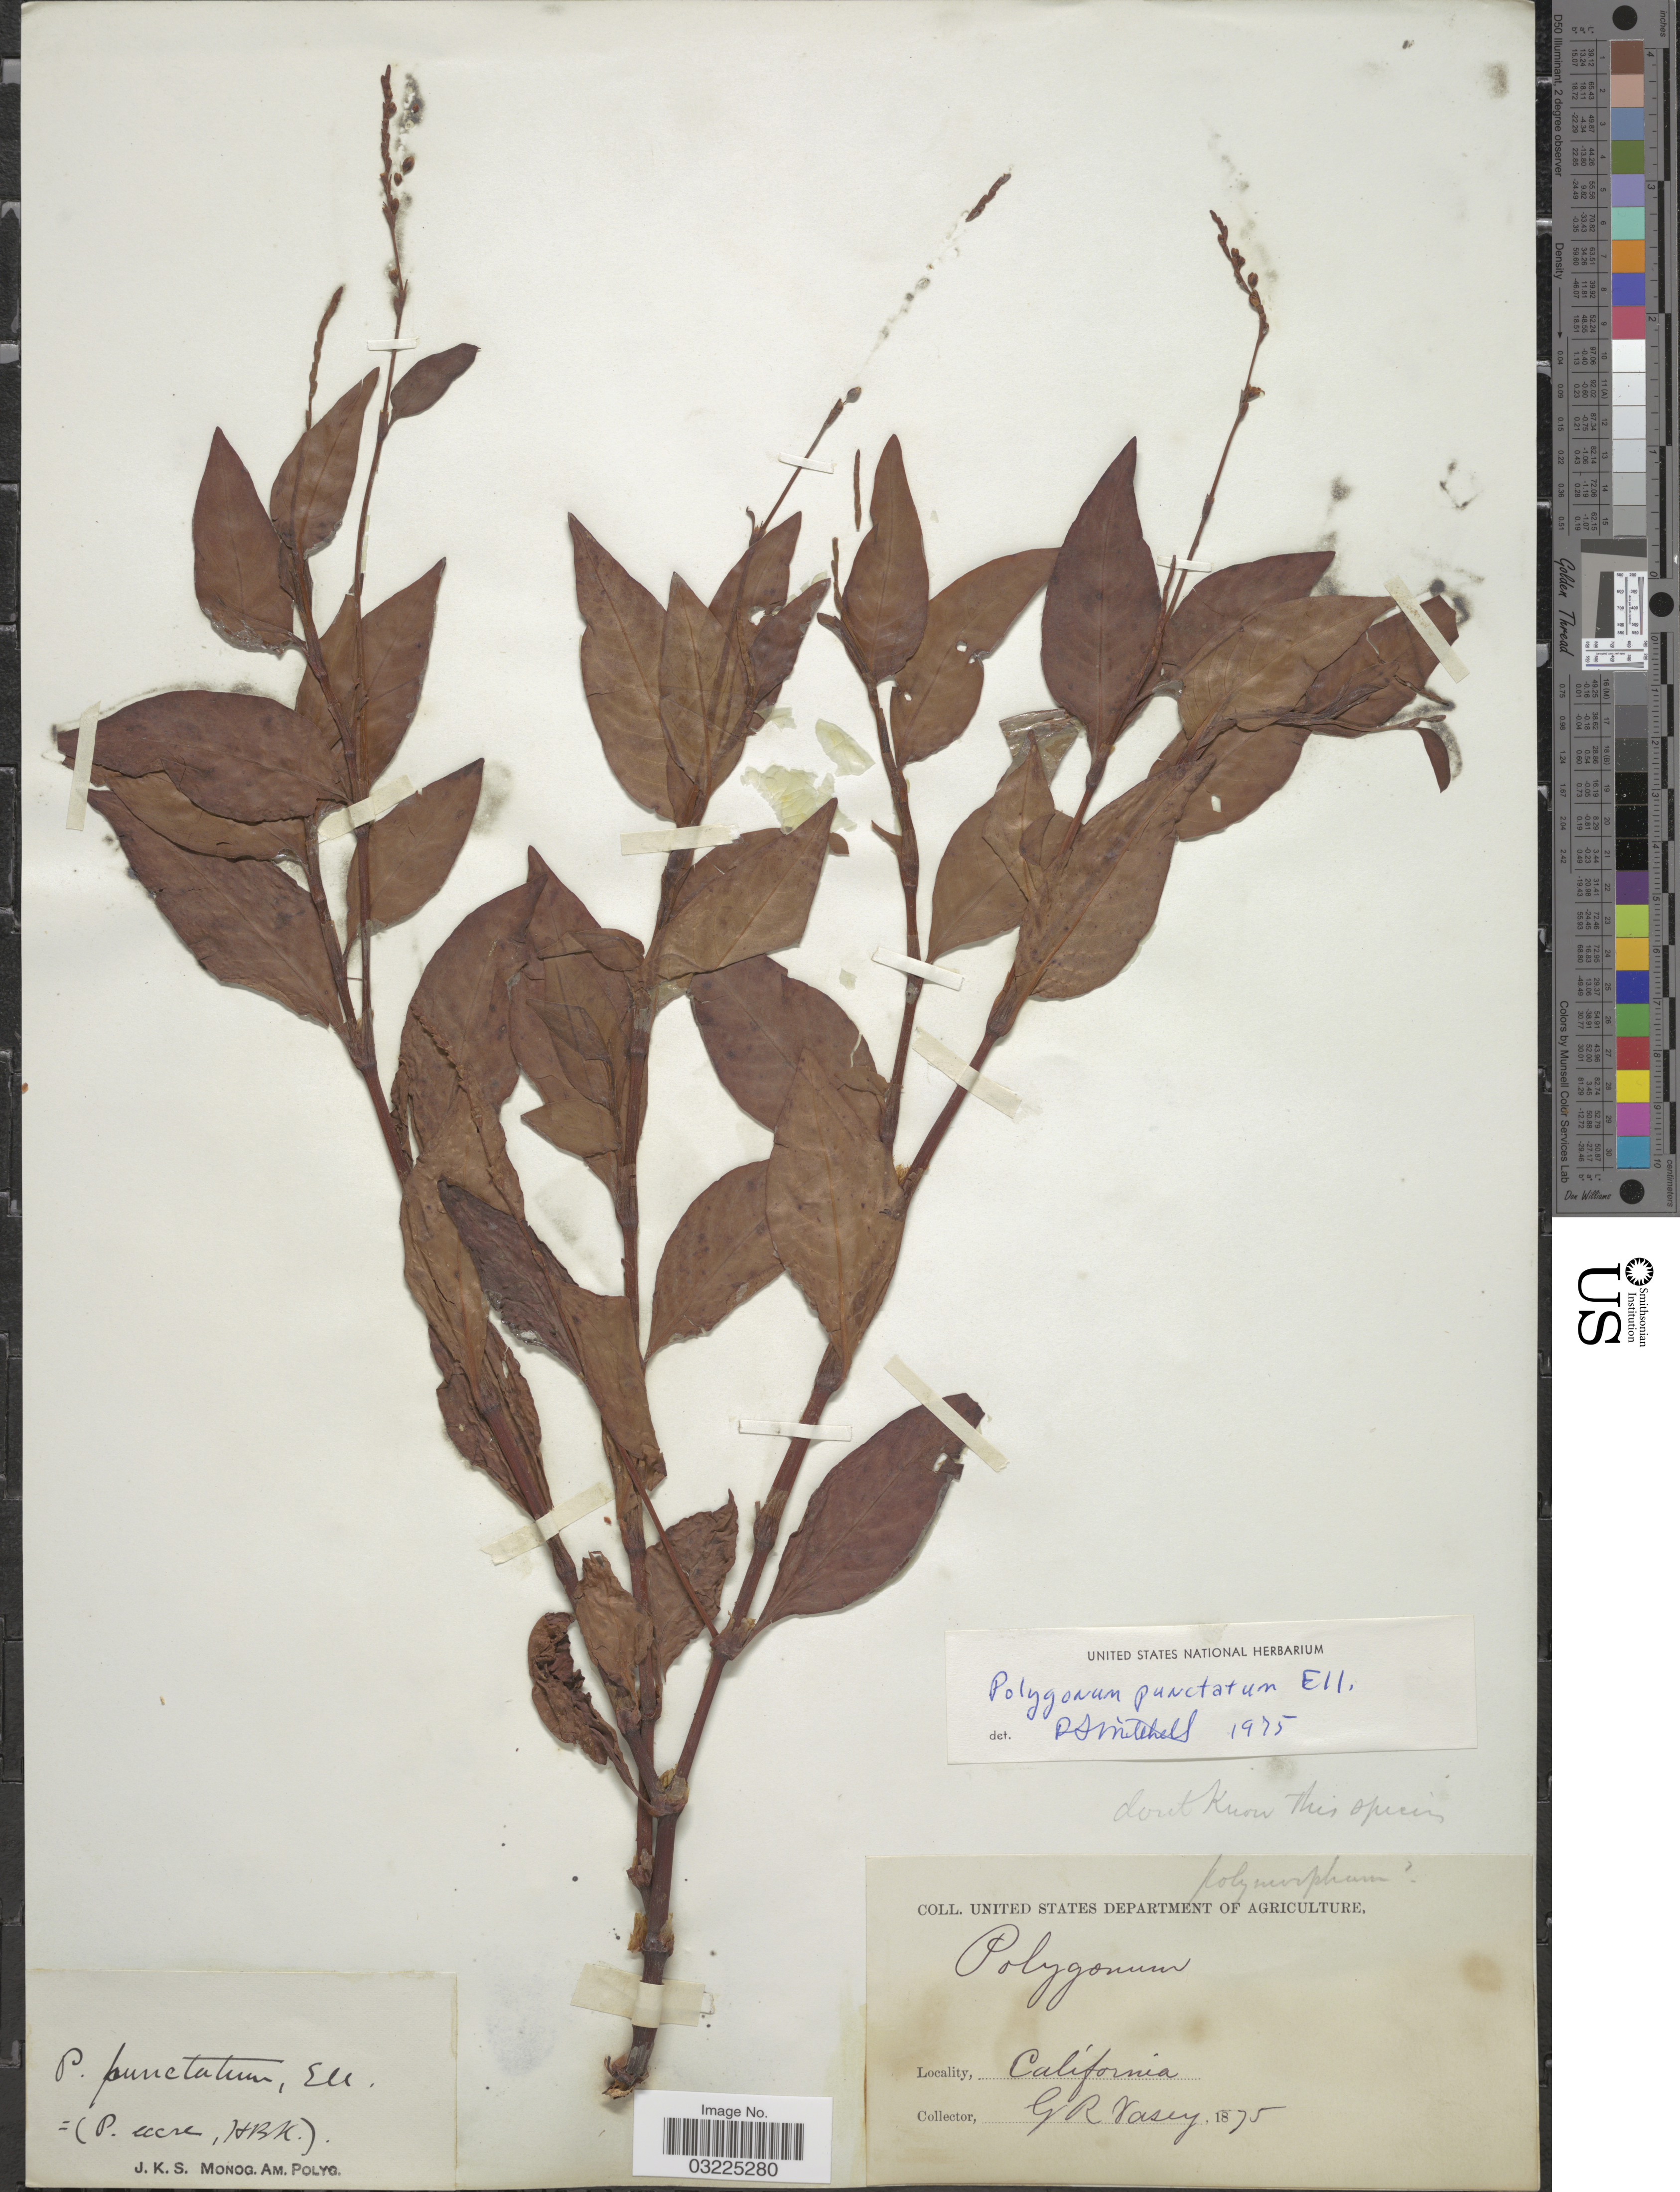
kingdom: Plantae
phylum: Tracheophyta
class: Magnoliopsida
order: Caryophyllales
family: Polygonaceae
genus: Persicaria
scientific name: Persicaria punctata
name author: (Elliott) Small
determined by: Atha, D. E.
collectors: G. R. Vasey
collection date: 1875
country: United States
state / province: California